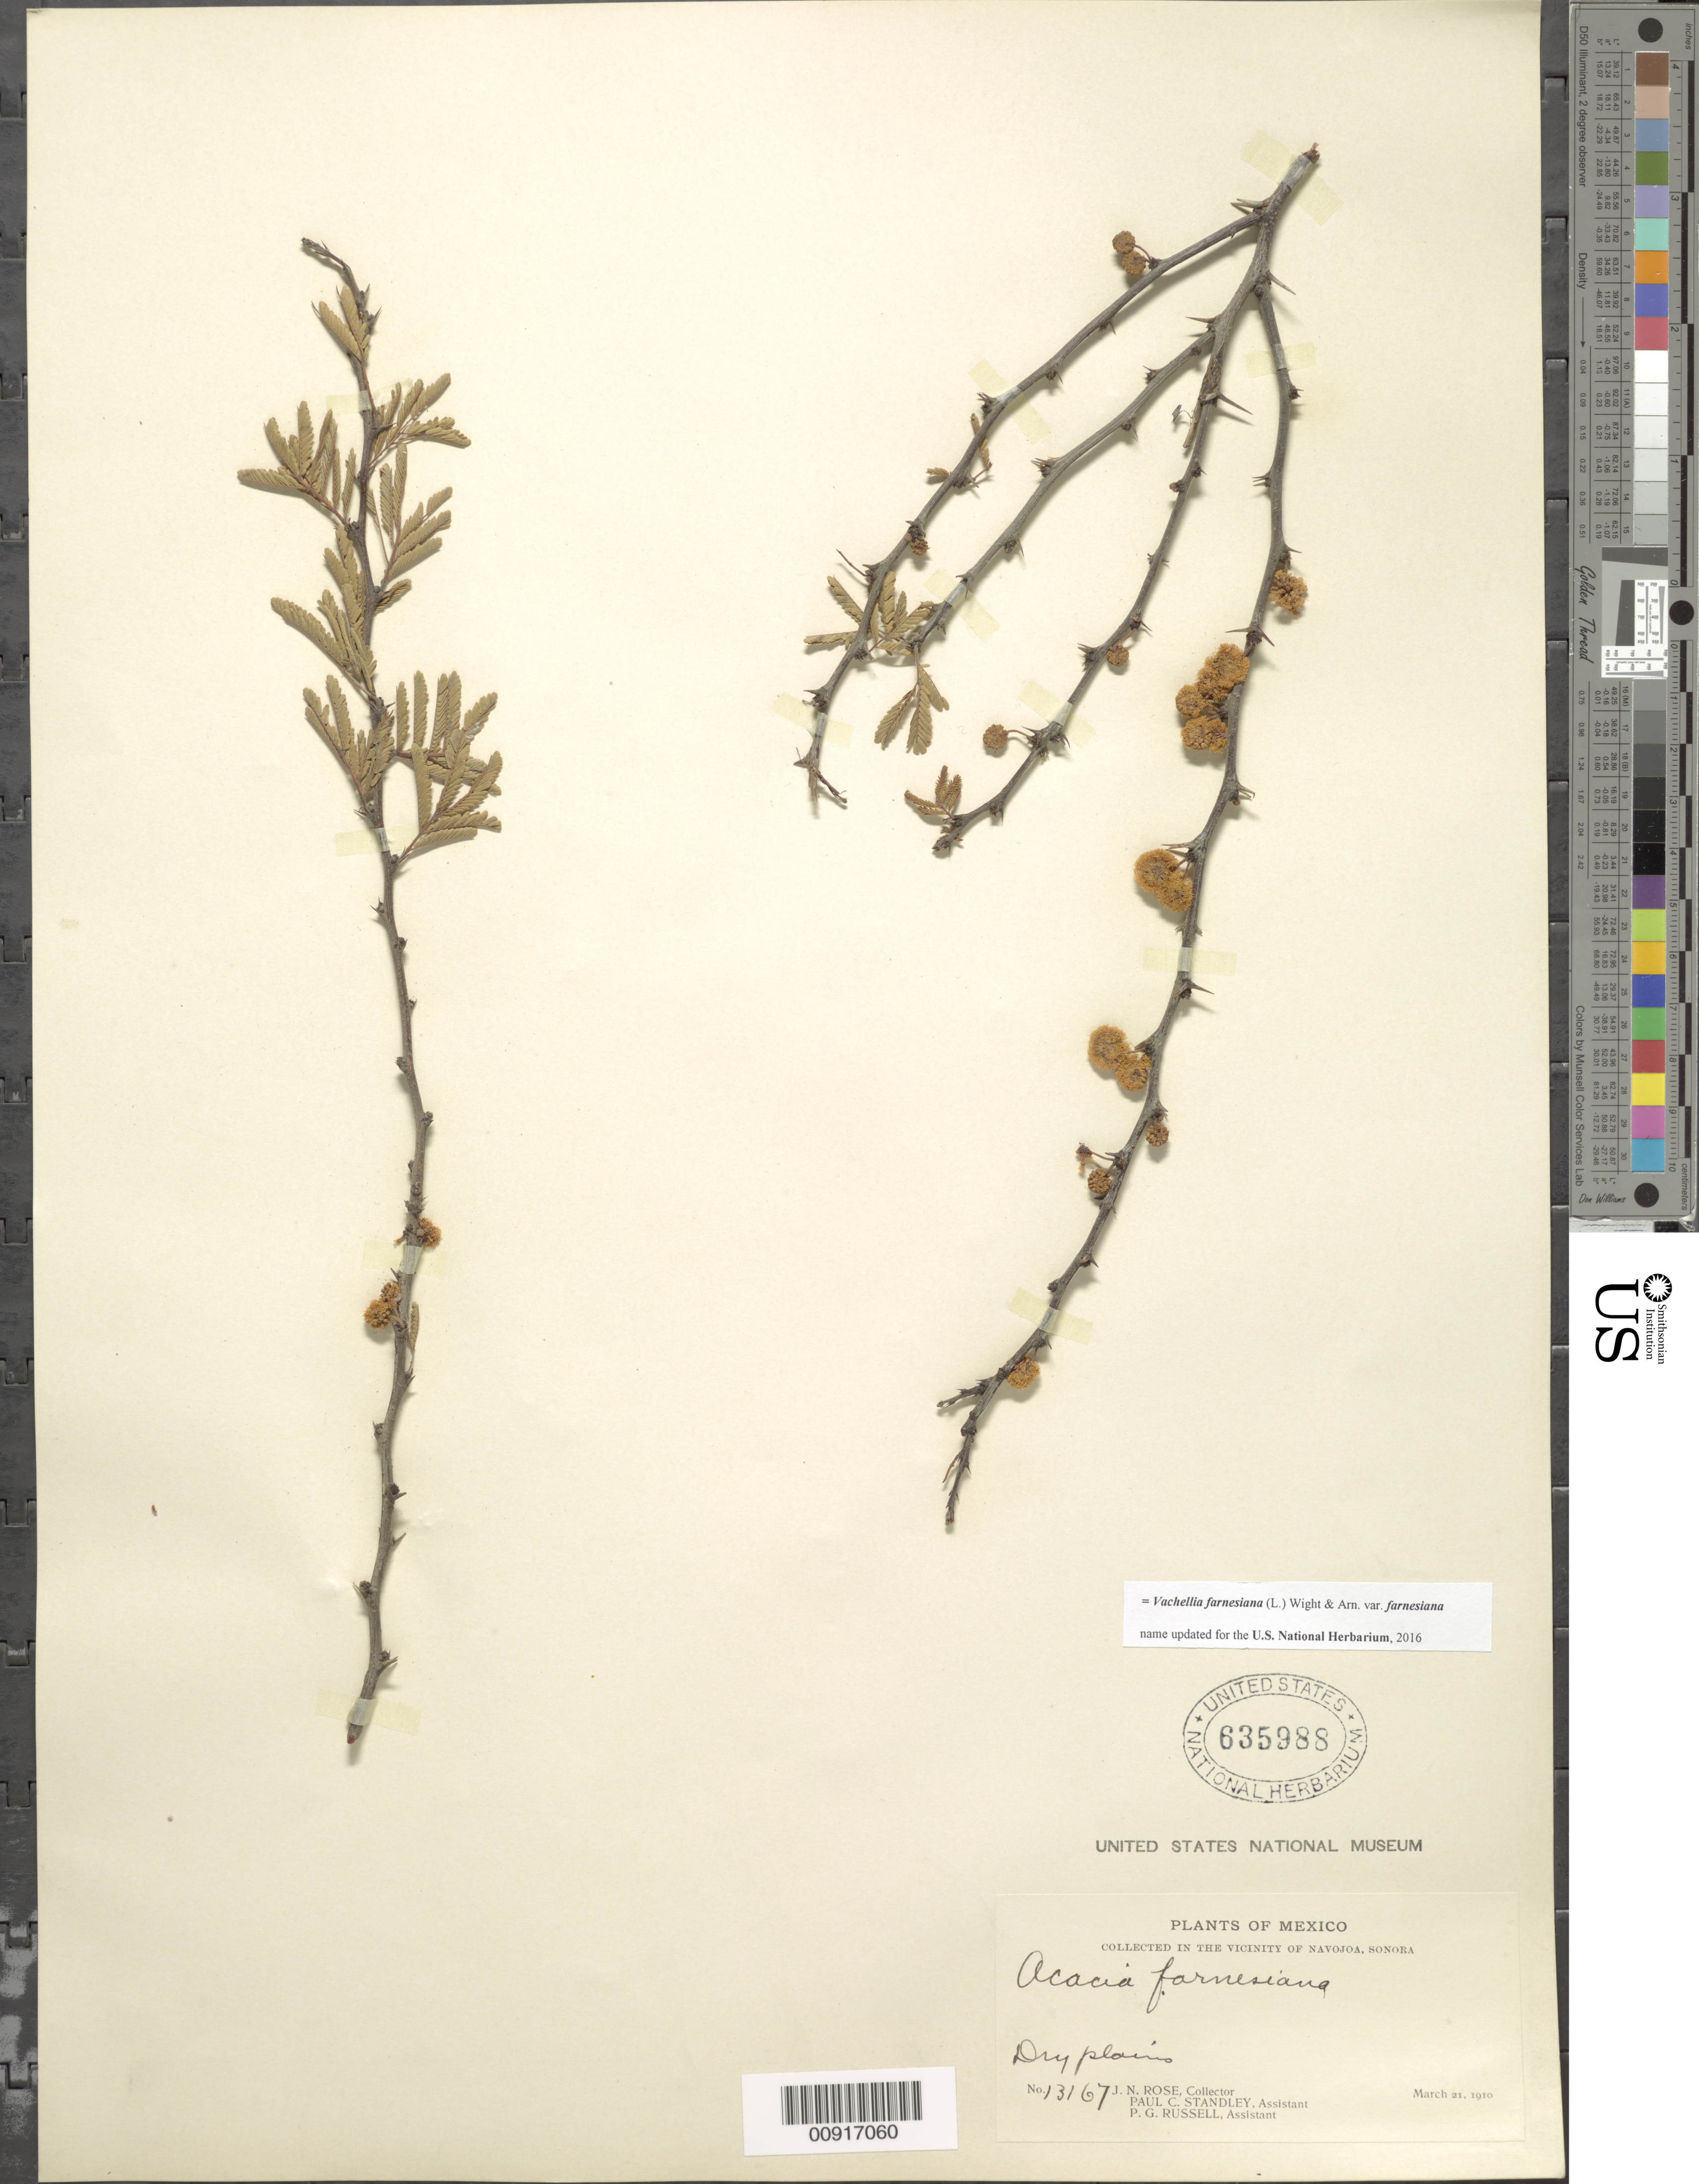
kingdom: Plantae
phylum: Tracheophyta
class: Magnoliopsida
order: Fabales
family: Fabaceae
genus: Vachellia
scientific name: Vachellia farnesiana var. farnesiana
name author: (L.) Wight & Arn.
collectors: J. N. Rose, P. C. Standley & P. G. Russell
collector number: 13167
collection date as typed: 21 Mar 1910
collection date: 1910-03-21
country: Mexico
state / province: Sonora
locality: In the vicinity of Navojoa, Sonora.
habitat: Dry plains.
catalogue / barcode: US 635988